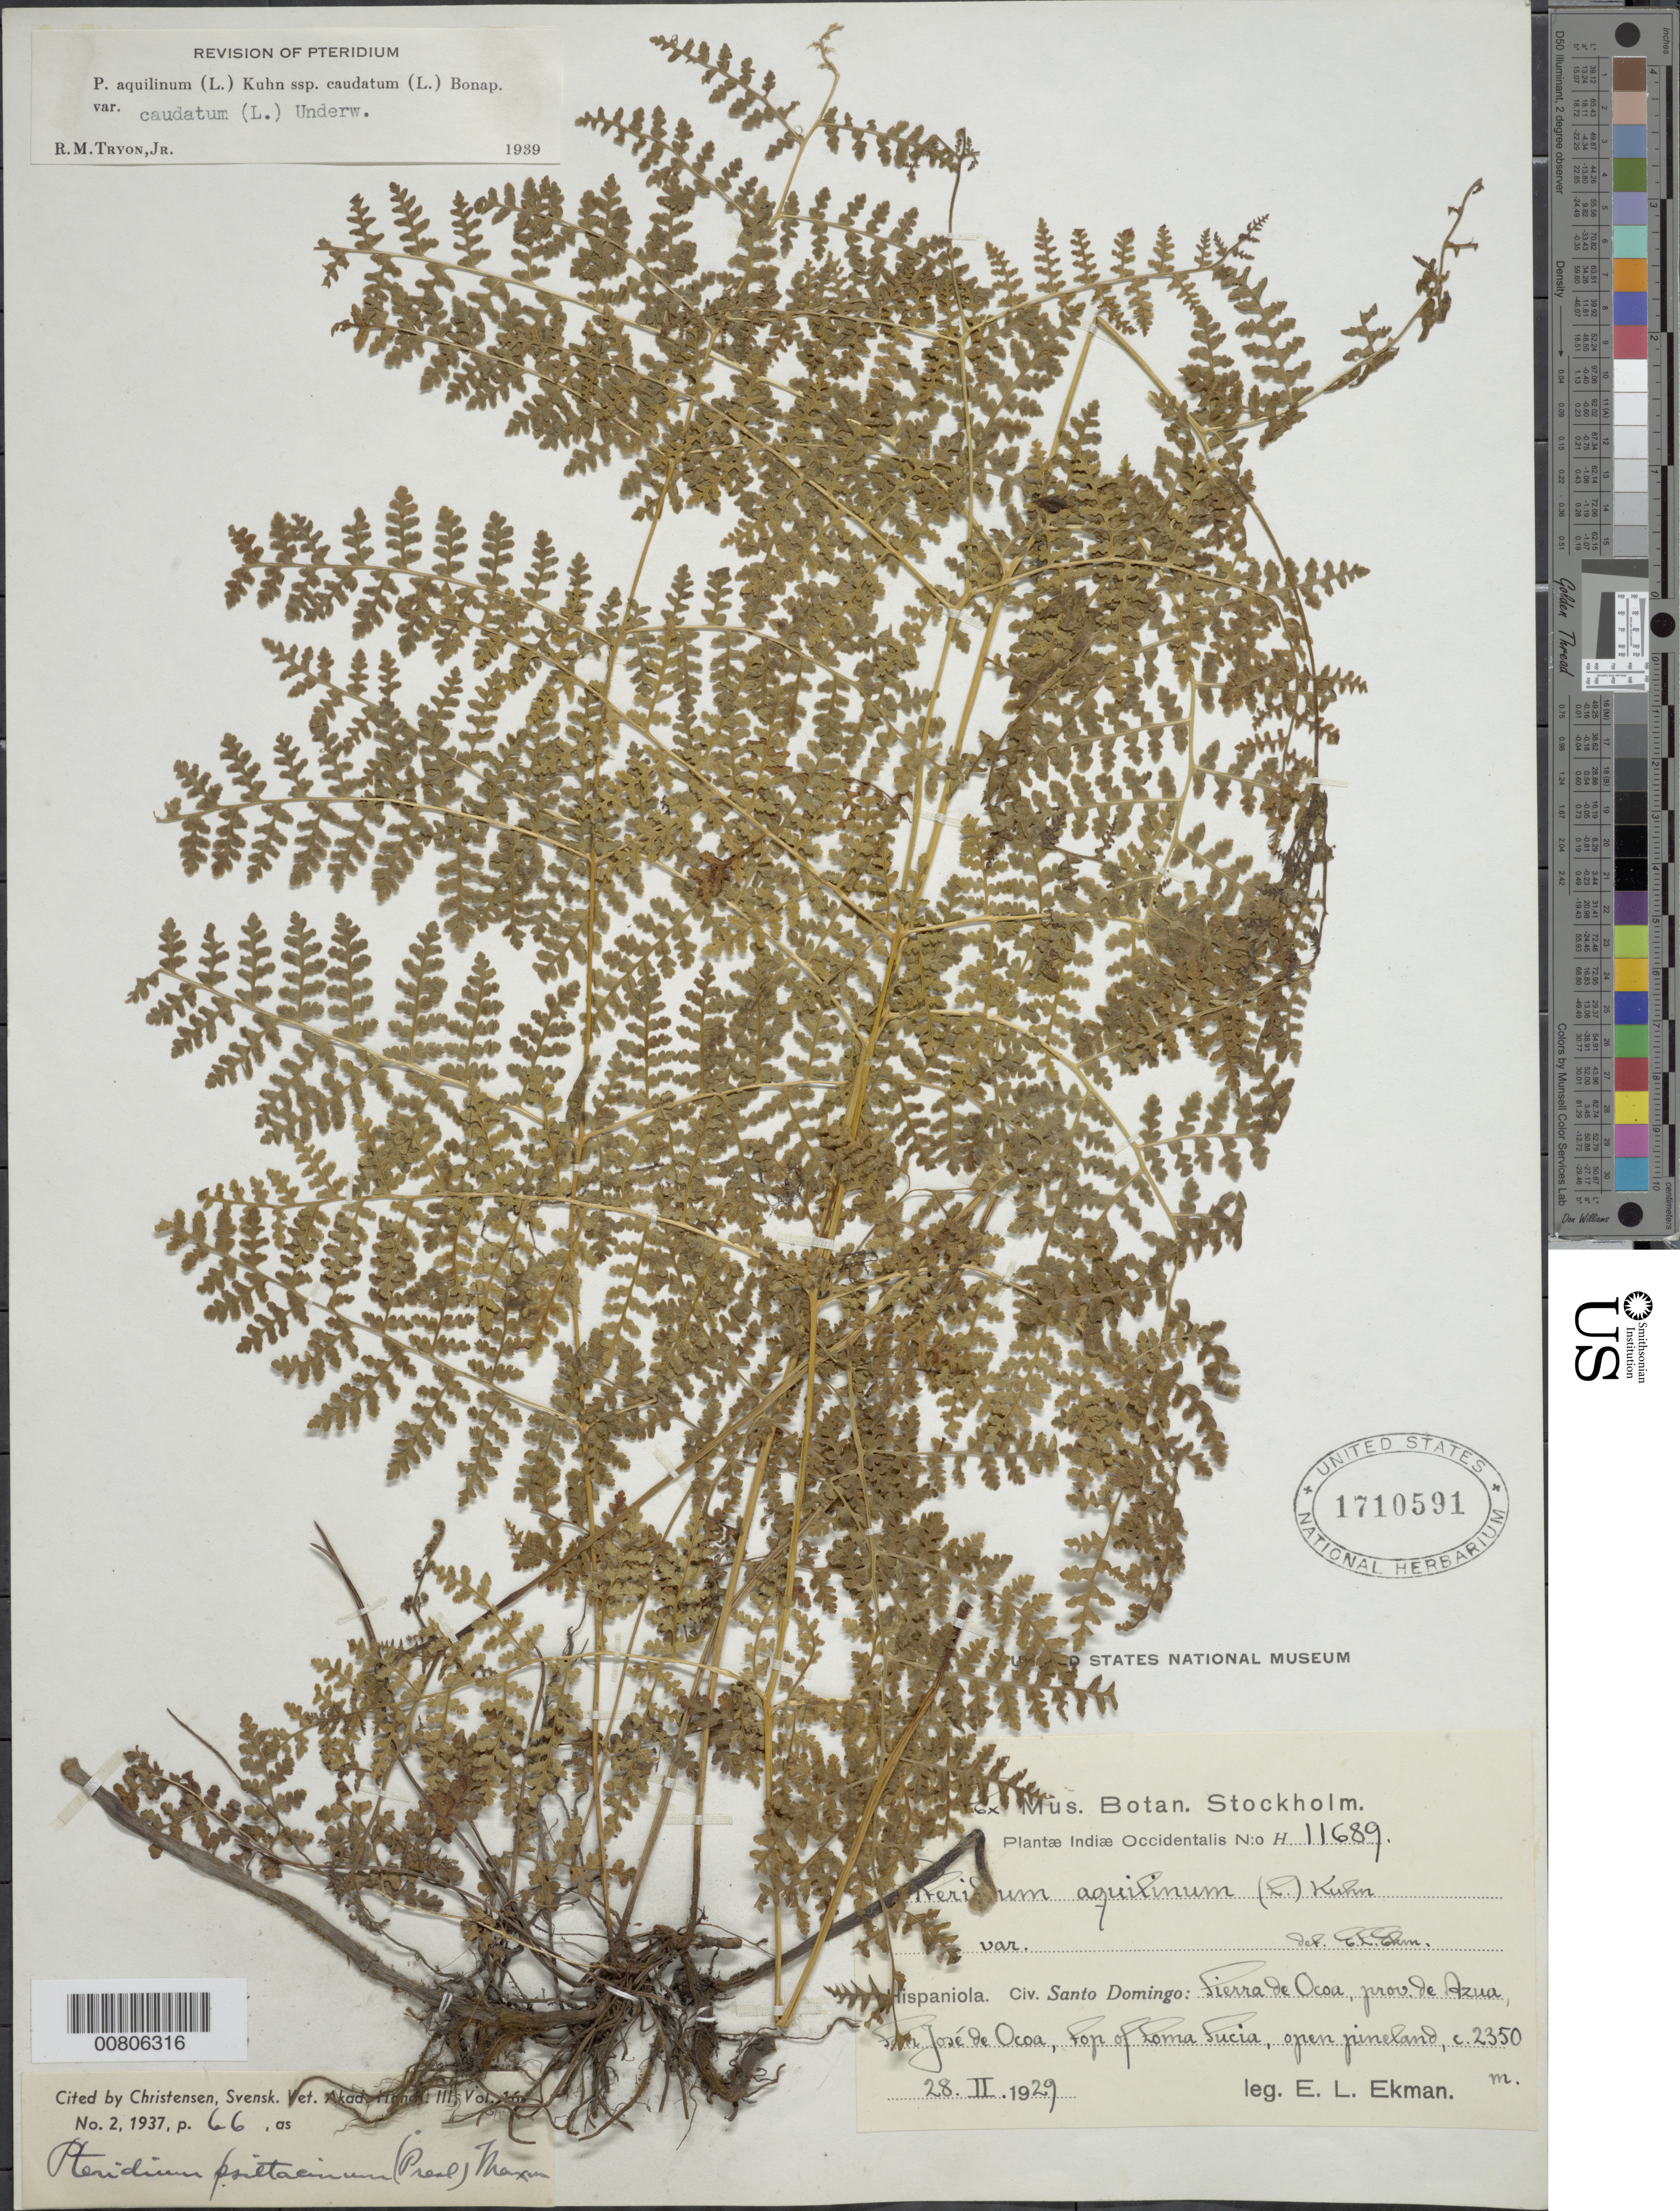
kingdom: Plantae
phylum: Tracheophyta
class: Polypodiopsida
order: Polypodiales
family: Dennstaedtiaceae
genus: Pteridium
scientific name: Pteridium sp.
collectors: E. L. Ekman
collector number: H 11689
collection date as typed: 28 Feb 1929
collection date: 1929-02-28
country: Dominican Republic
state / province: Azua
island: Hispaniola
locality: Sierra de Ocoa, San José de Ocoa, top of Loma Lucia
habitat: Open pineland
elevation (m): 2350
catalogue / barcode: US 1710591